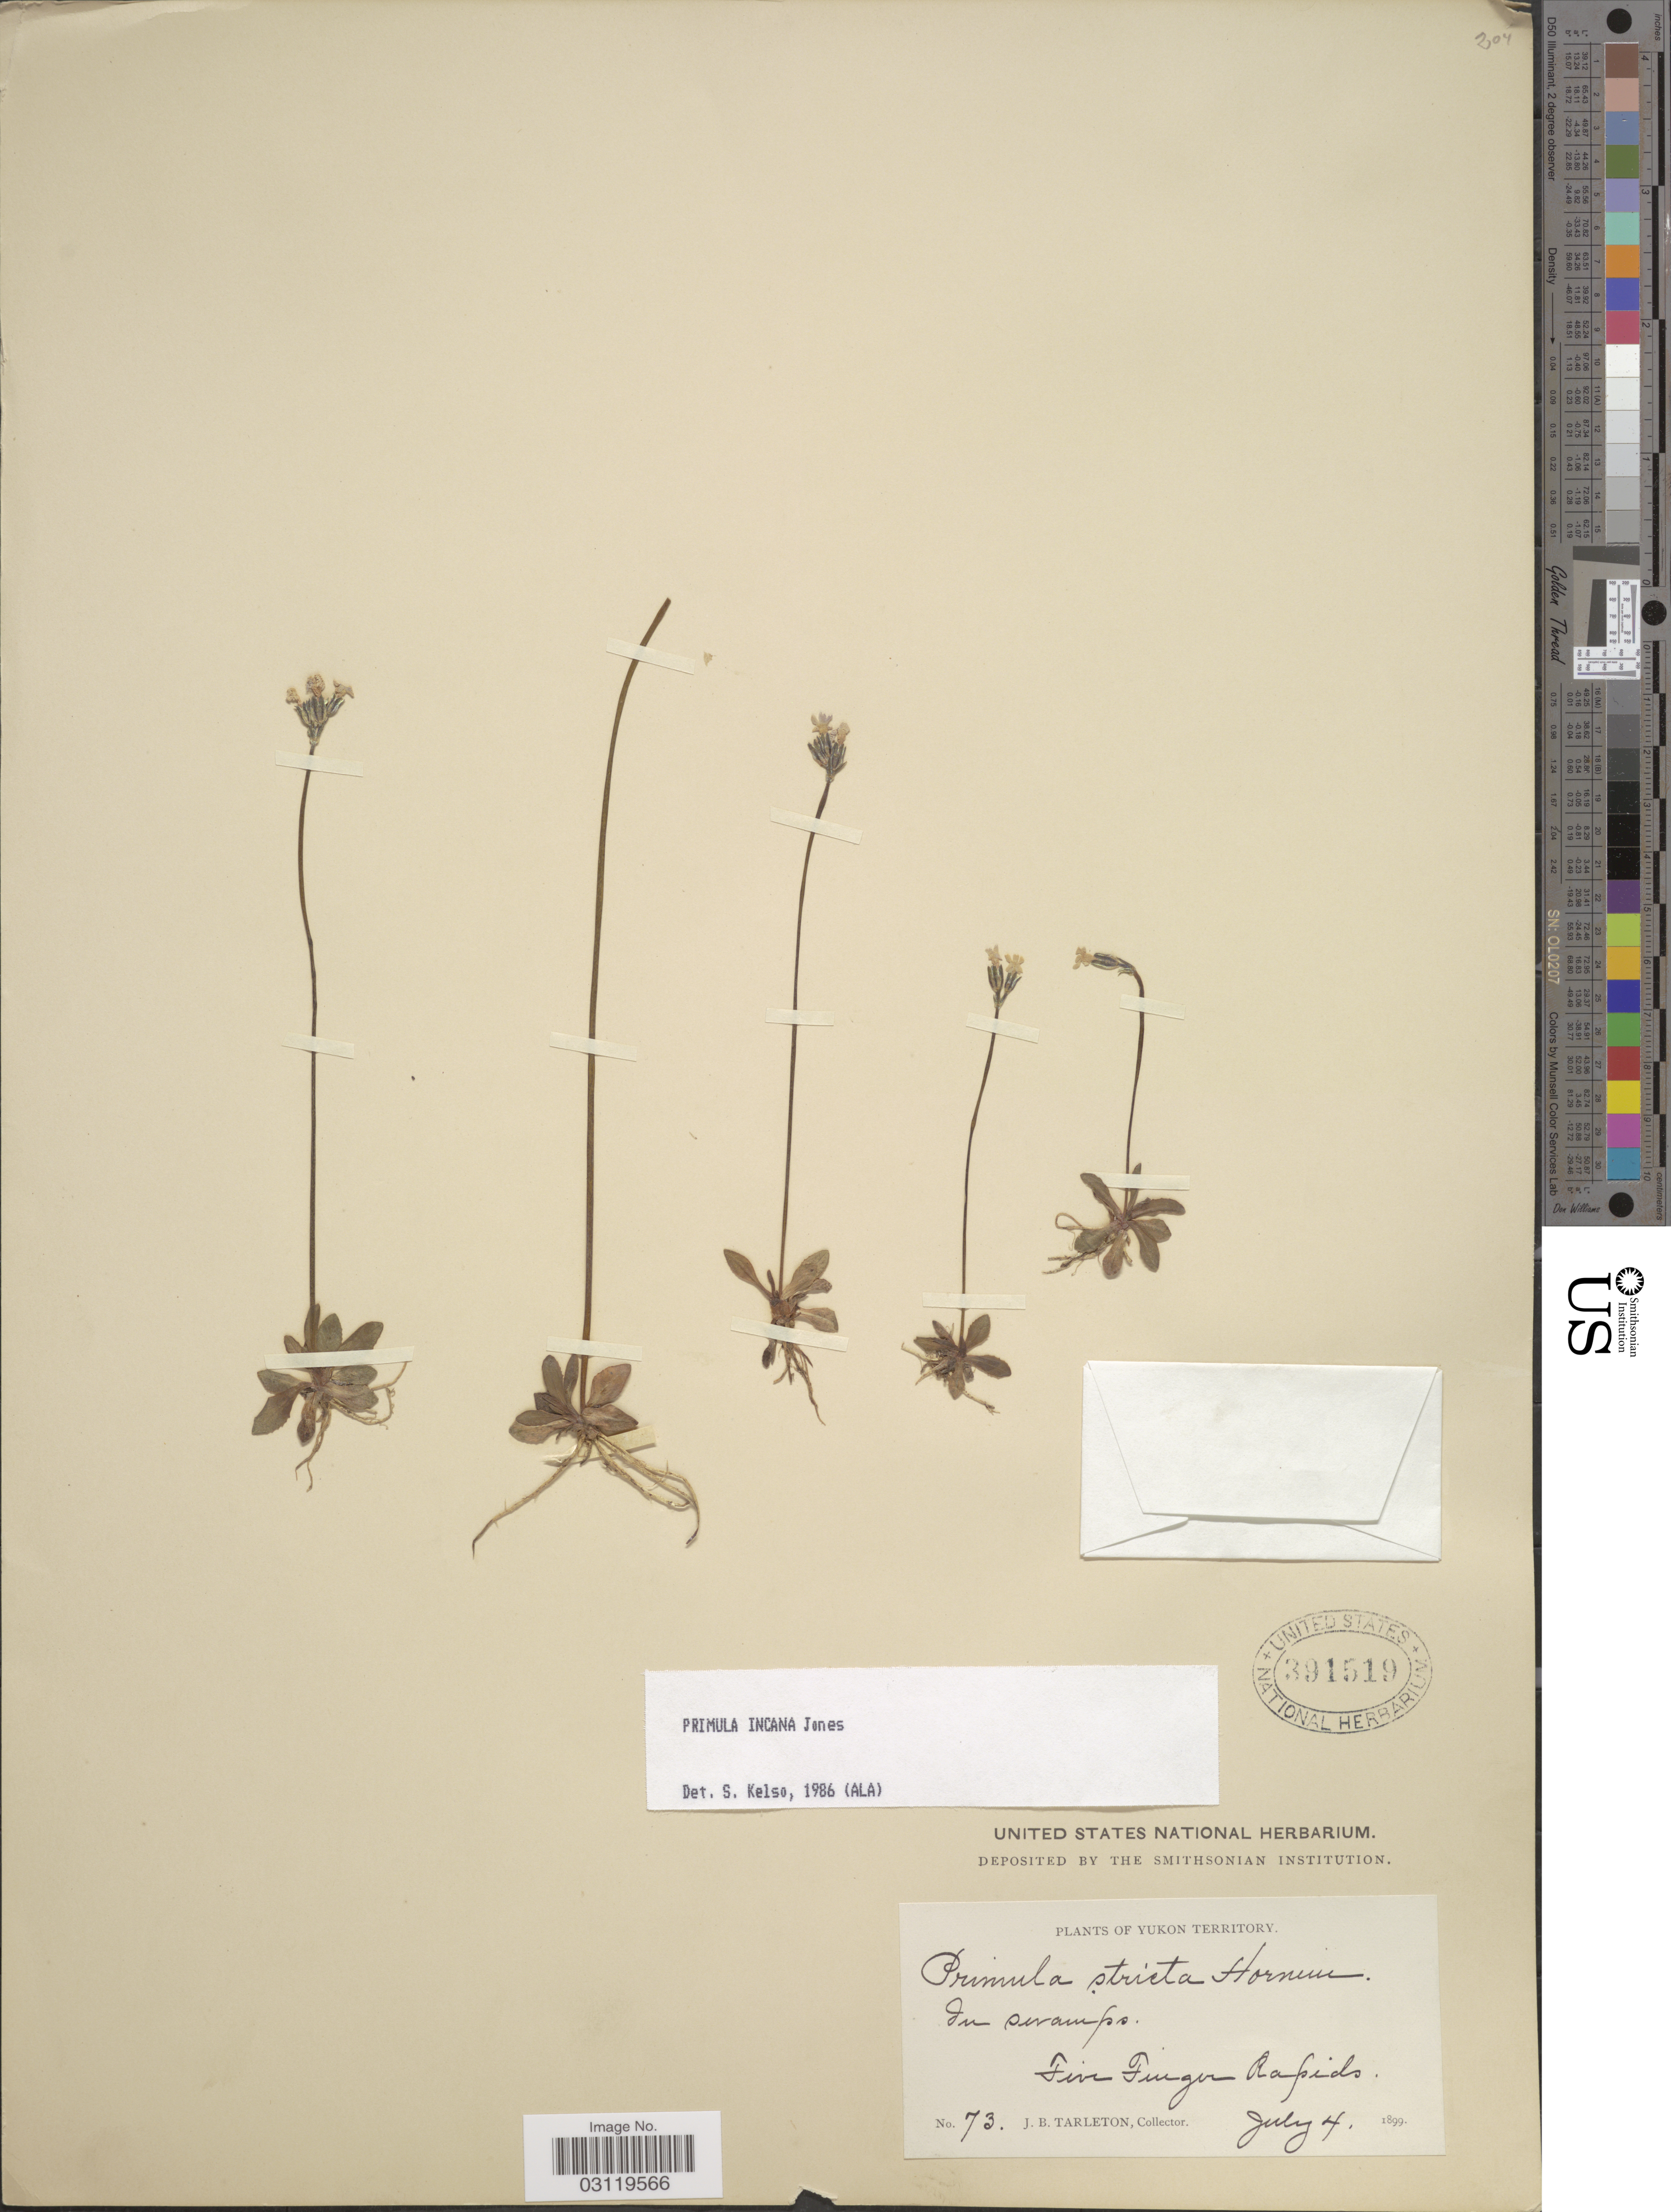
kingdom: Plantae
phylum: Tracheophyta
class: Magnoliopsida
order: Ericales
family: Primulaceae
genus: Primula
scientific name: Primula incana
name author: M.E. Jones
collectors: J. Tarleton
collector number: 73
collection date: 1899-07-04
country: Canada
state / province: Yukon Territory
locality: Five Finger Rapids.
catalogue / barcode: US 391519